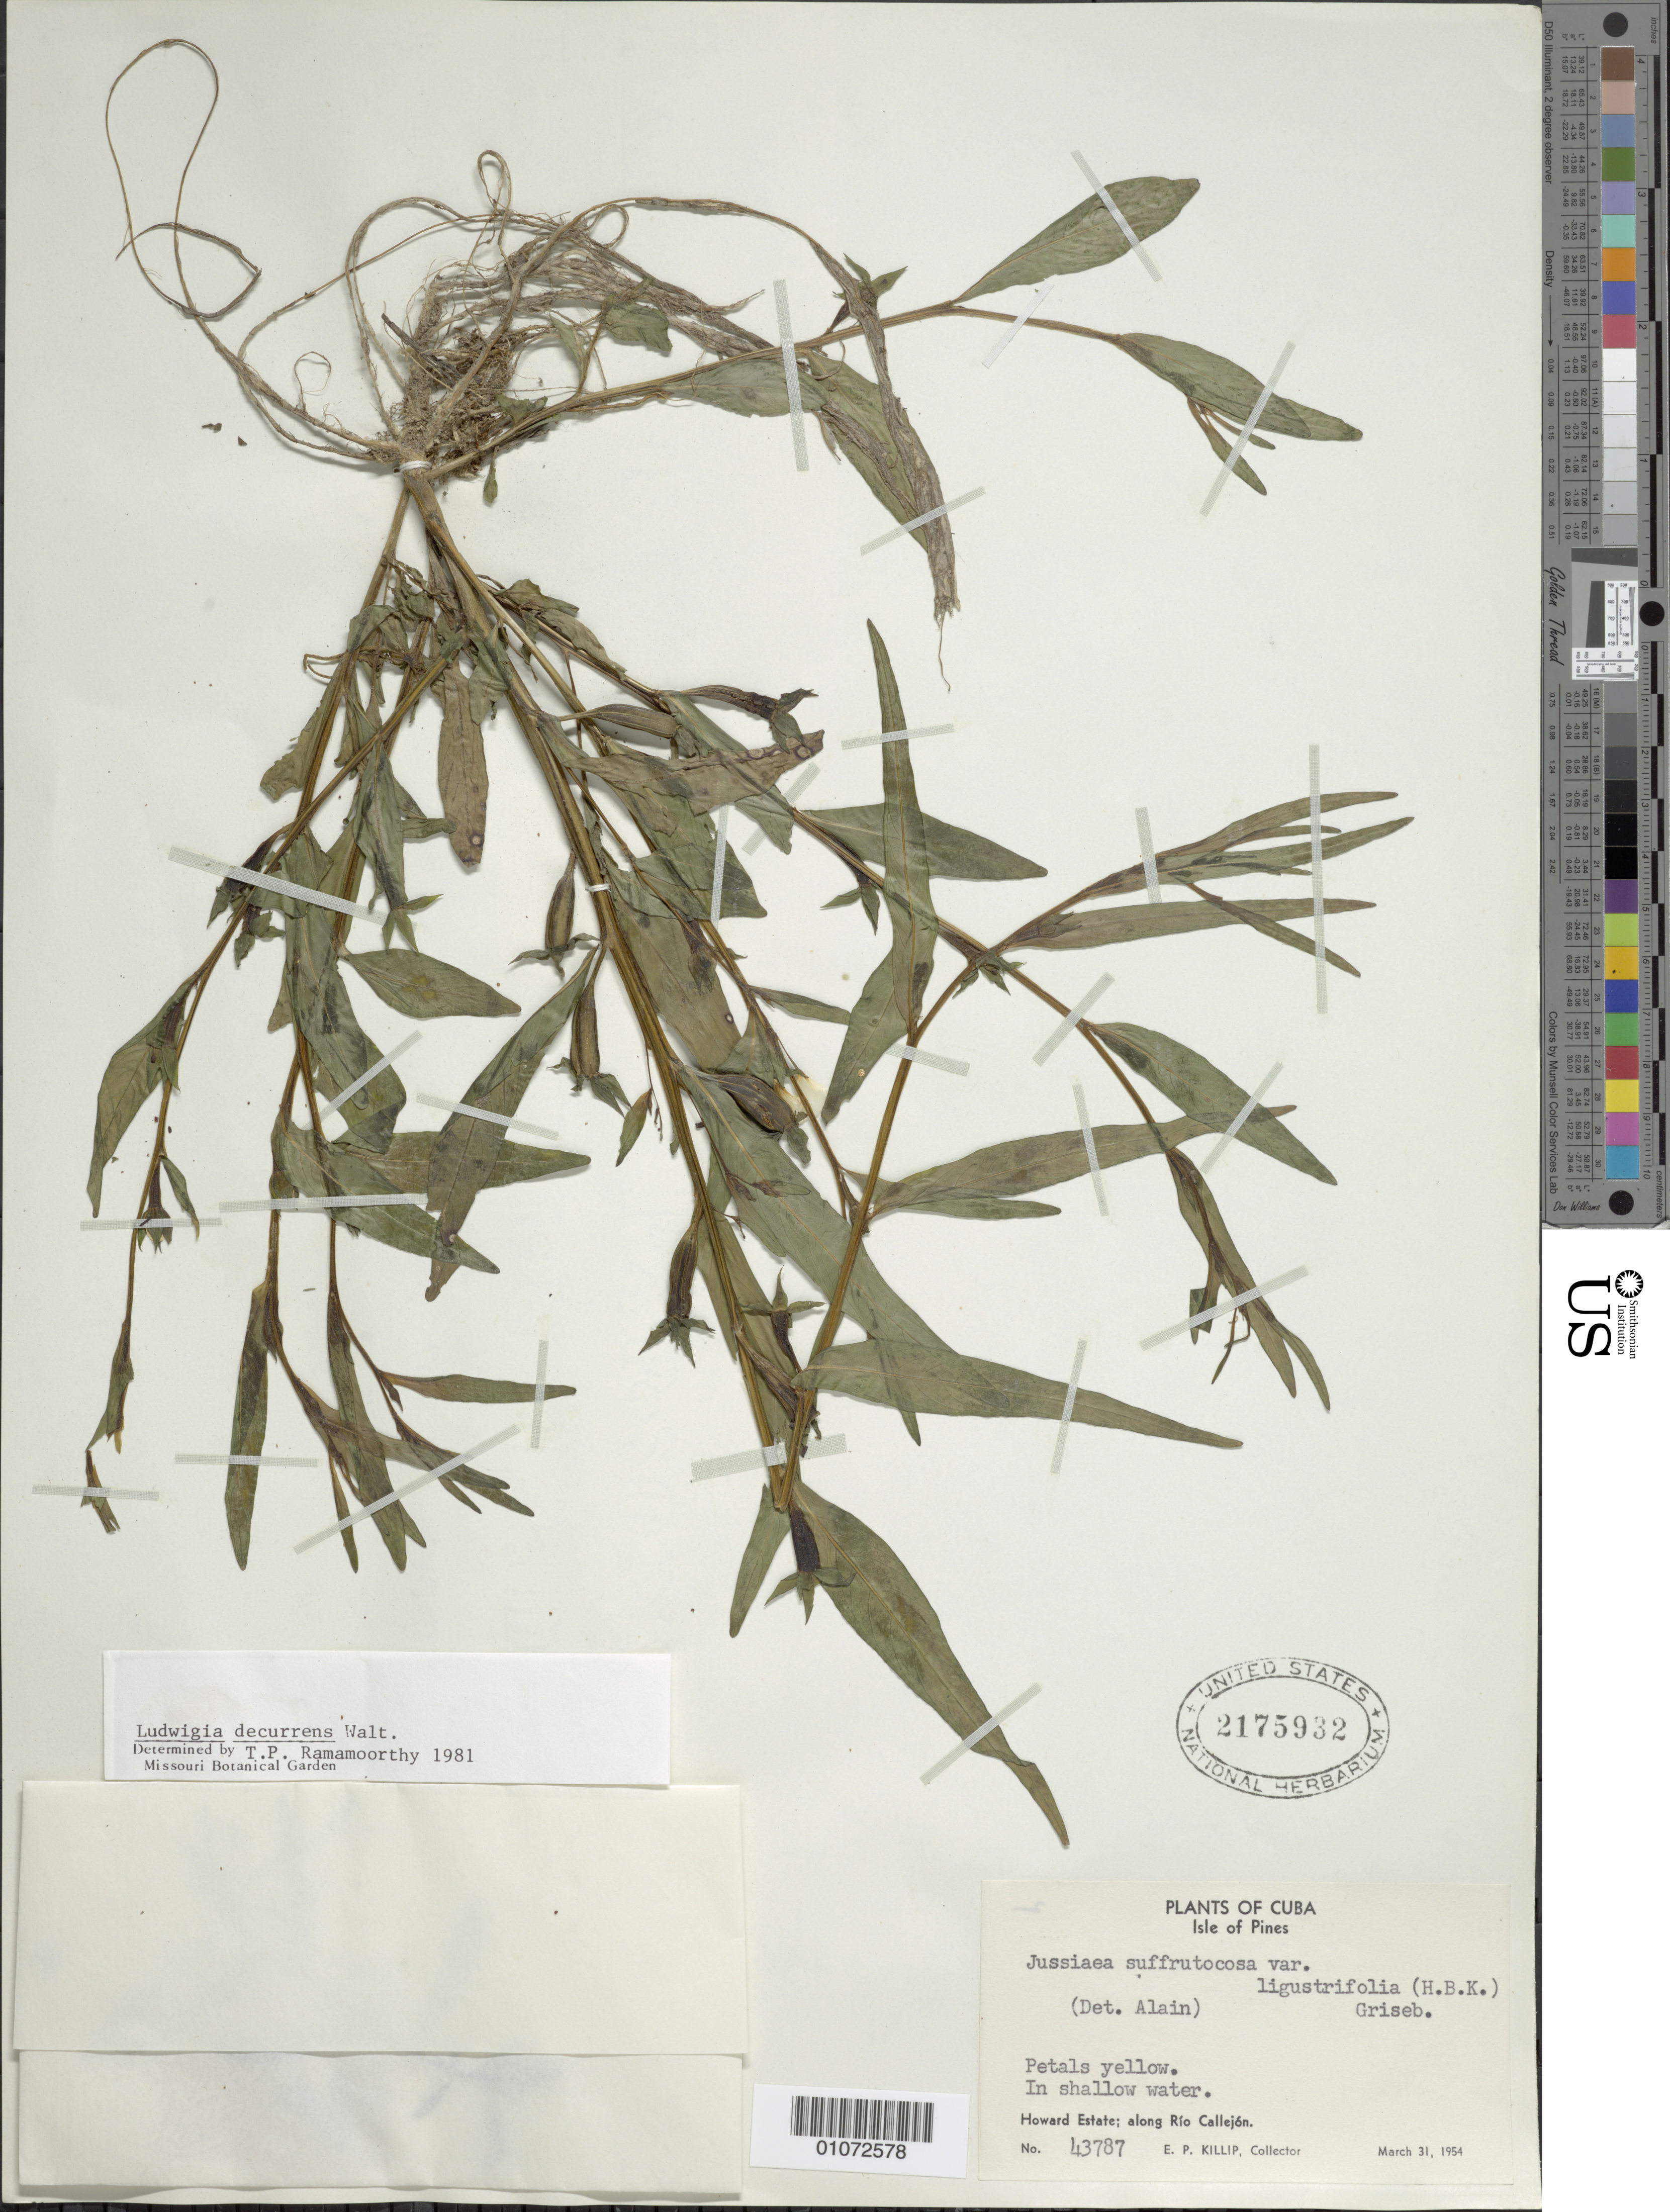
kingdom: Plantae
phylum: Tracheophyta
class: Magnoliopsida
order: Myrtales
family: Onagraceae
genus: Ludwigia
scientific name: Ludwigia octovalvis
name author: (Jacq.) P.H. Raven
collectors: E. P. Killip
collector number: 43787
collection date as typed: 31 Mar 1954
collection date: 1954-03-31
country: Cuba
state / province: Isla de La Juventud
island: Isla de la Juventud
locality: Howard Estate, along Rio Callejon In shallow water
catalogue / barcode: US 2175932